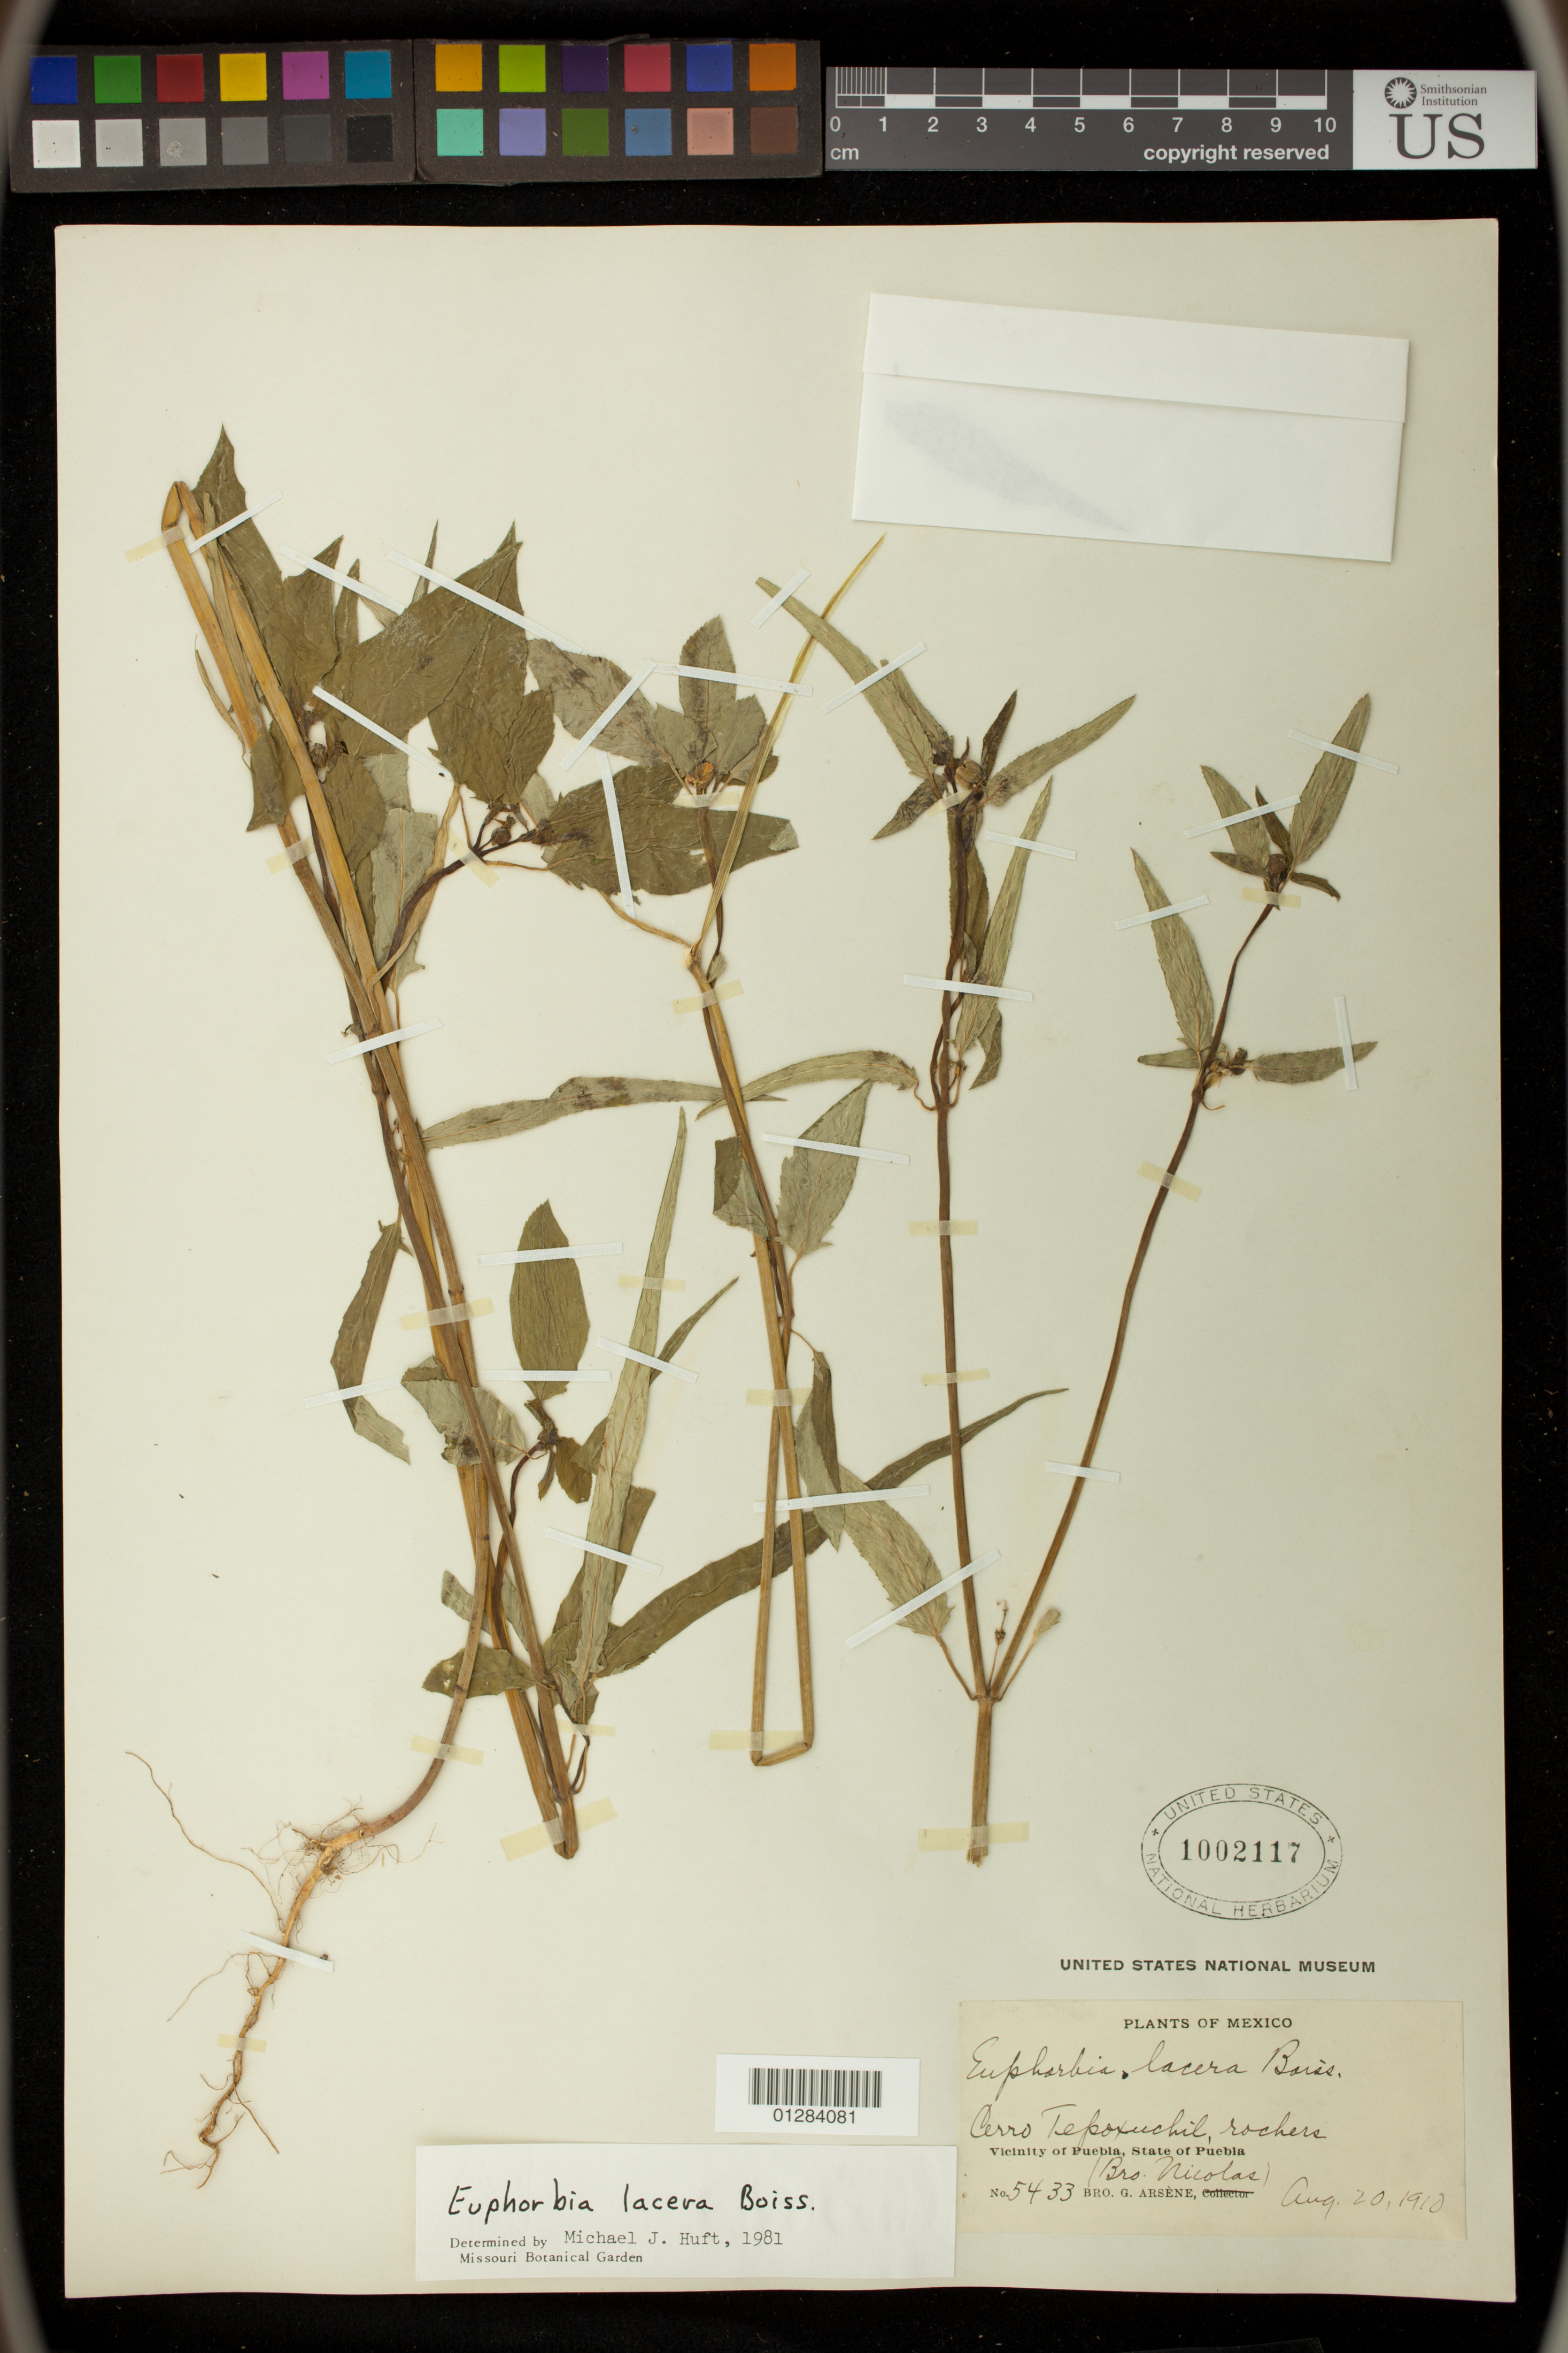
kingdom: Plantae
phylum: Tracheophyta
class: Magnoliopsida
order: Malpighiales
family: Euphorbiaceae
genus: Euphorbia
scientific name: Euphorbia lacera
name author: Boiss.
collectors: Bro. G. Arsène & B. Nicolas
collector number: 5433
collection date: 1910-08-20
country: Mexico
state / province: Puebla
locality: Cerro Tepoxuchil, rochess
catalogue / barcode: US 1002117